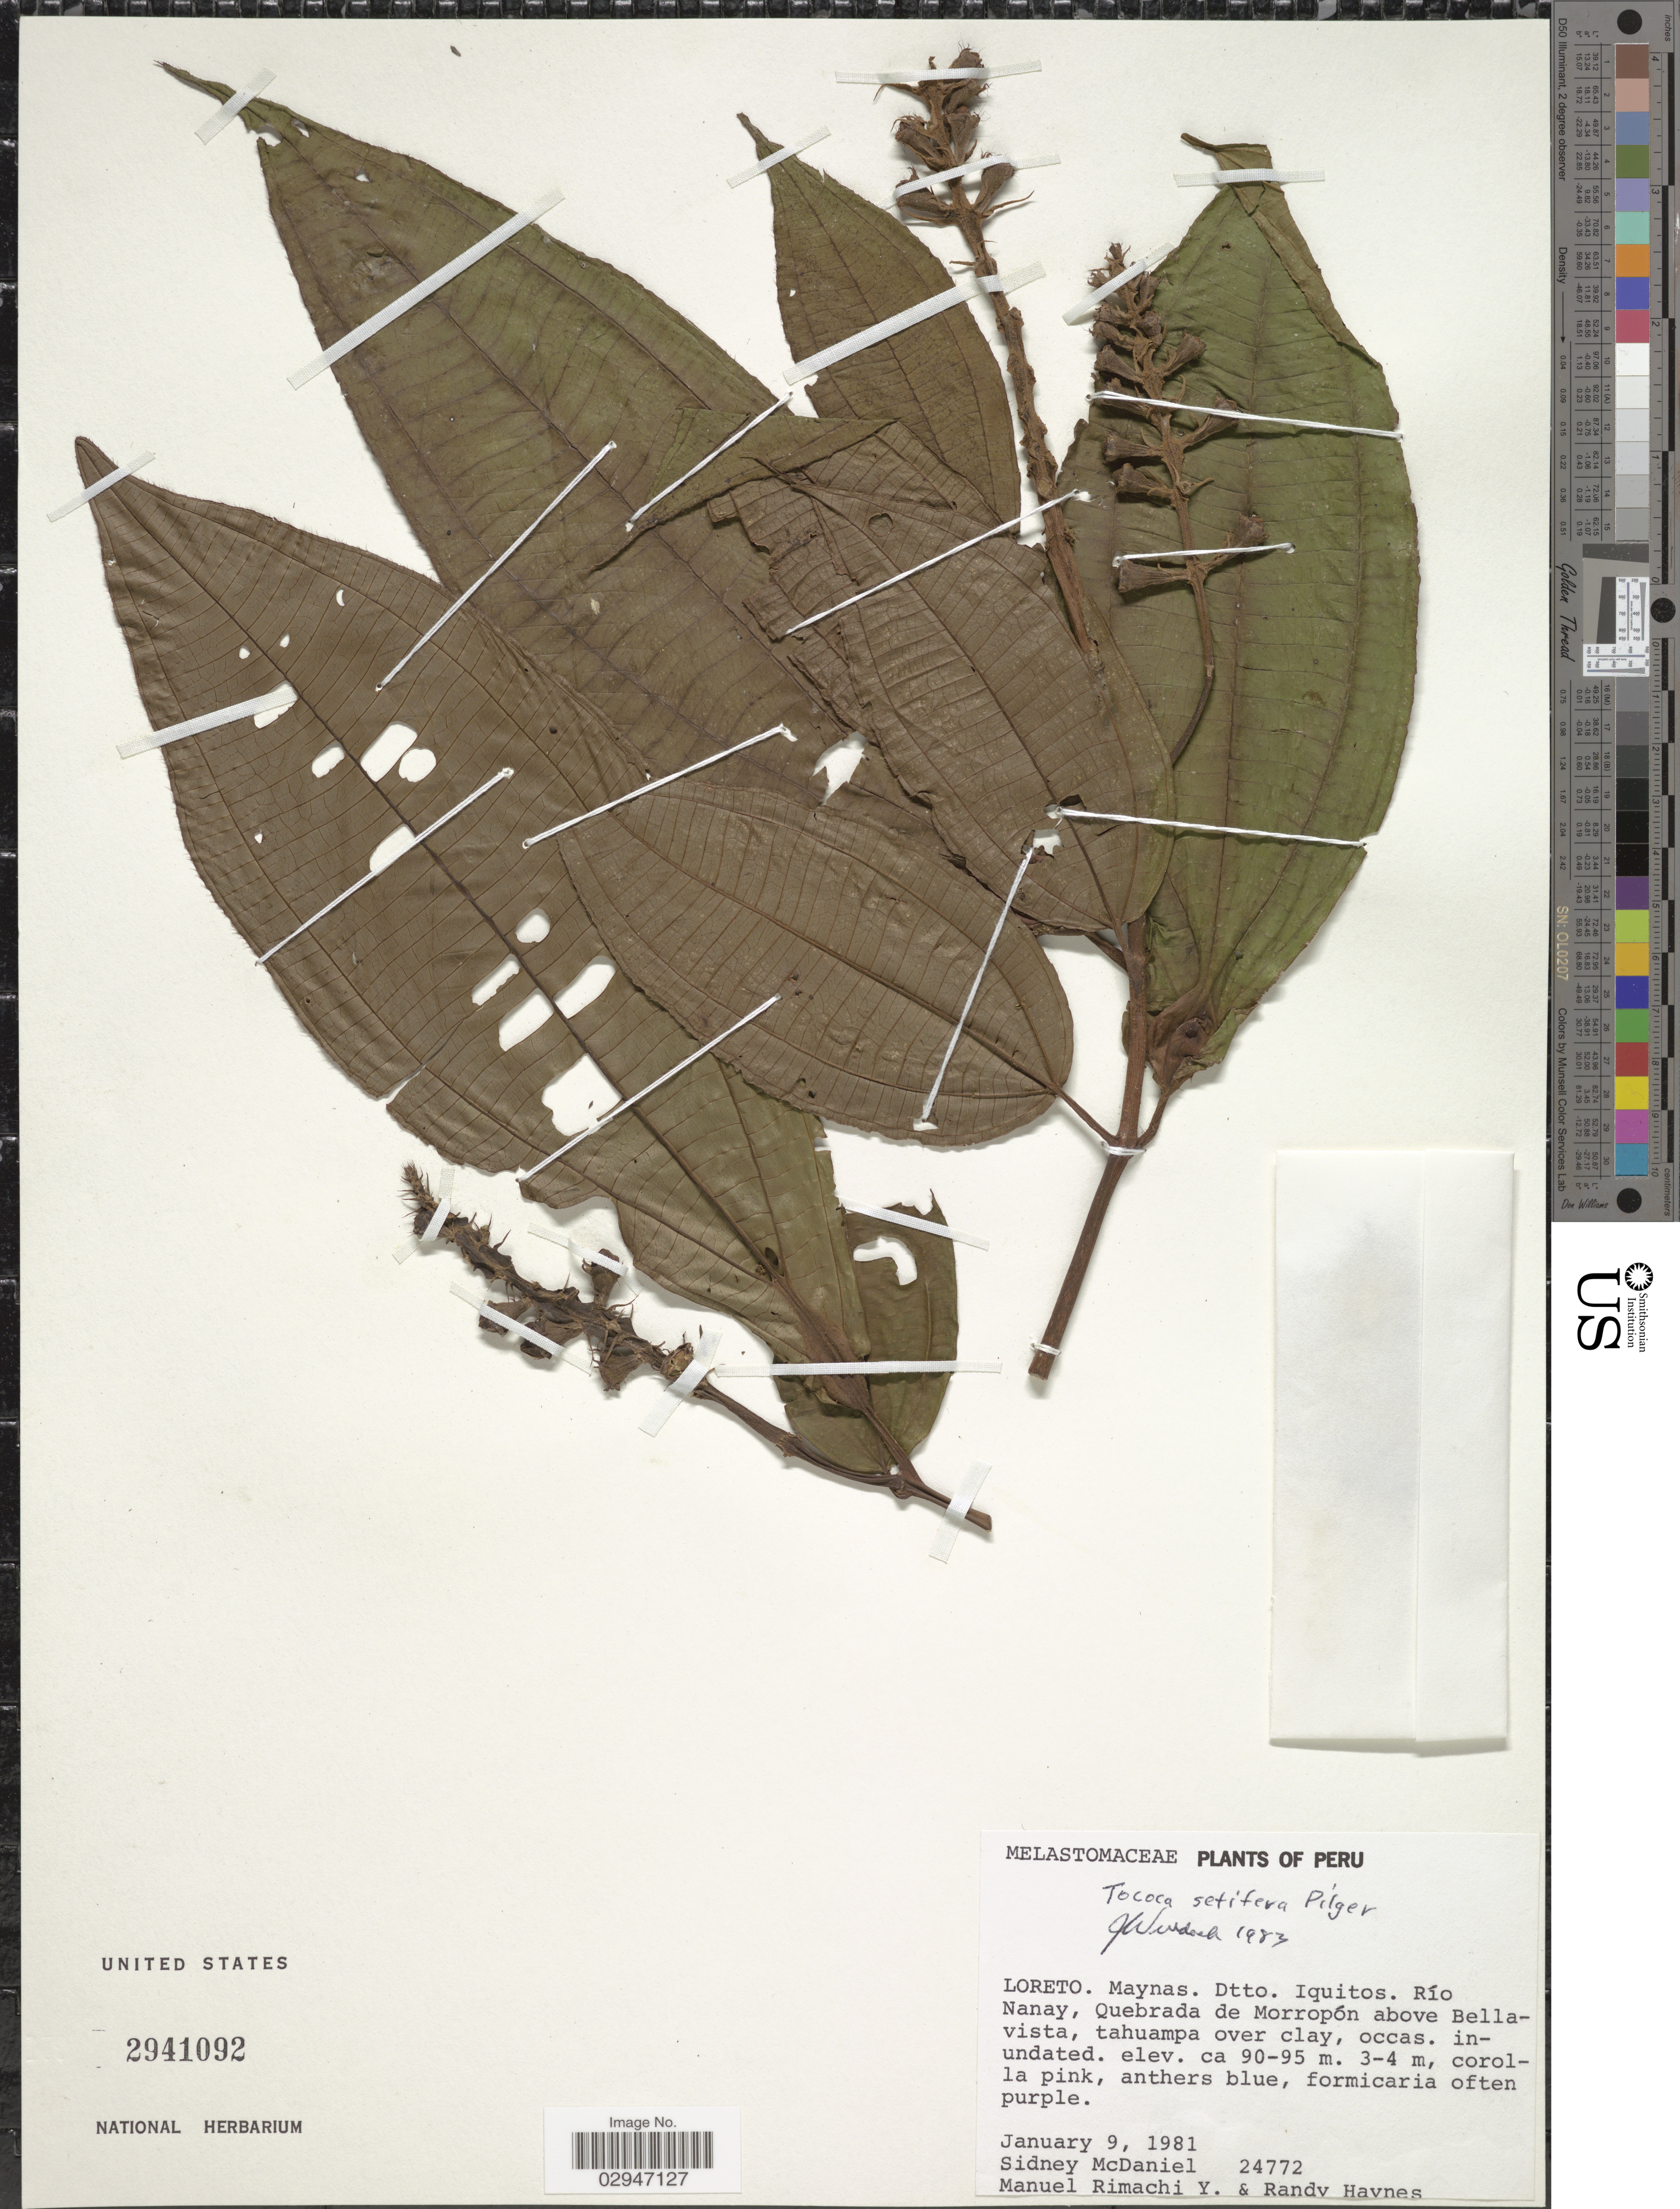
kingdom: Plantae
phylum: Tracheophyta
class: Magnoliopsida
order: Myrtales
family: Melastomataceae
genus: Tococa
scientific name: Tococa setifera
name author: Pilg.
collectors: S. McDaniel, M. Rimachi Y. & R. Haynes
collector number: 24772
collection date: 1981-01-09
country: Peru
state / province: Loreto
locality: Maynas. Dtto. Iquitos. Río Nanay, Quebrada de Morropón above Bellavista.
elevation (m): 90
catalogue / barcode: US 2941092